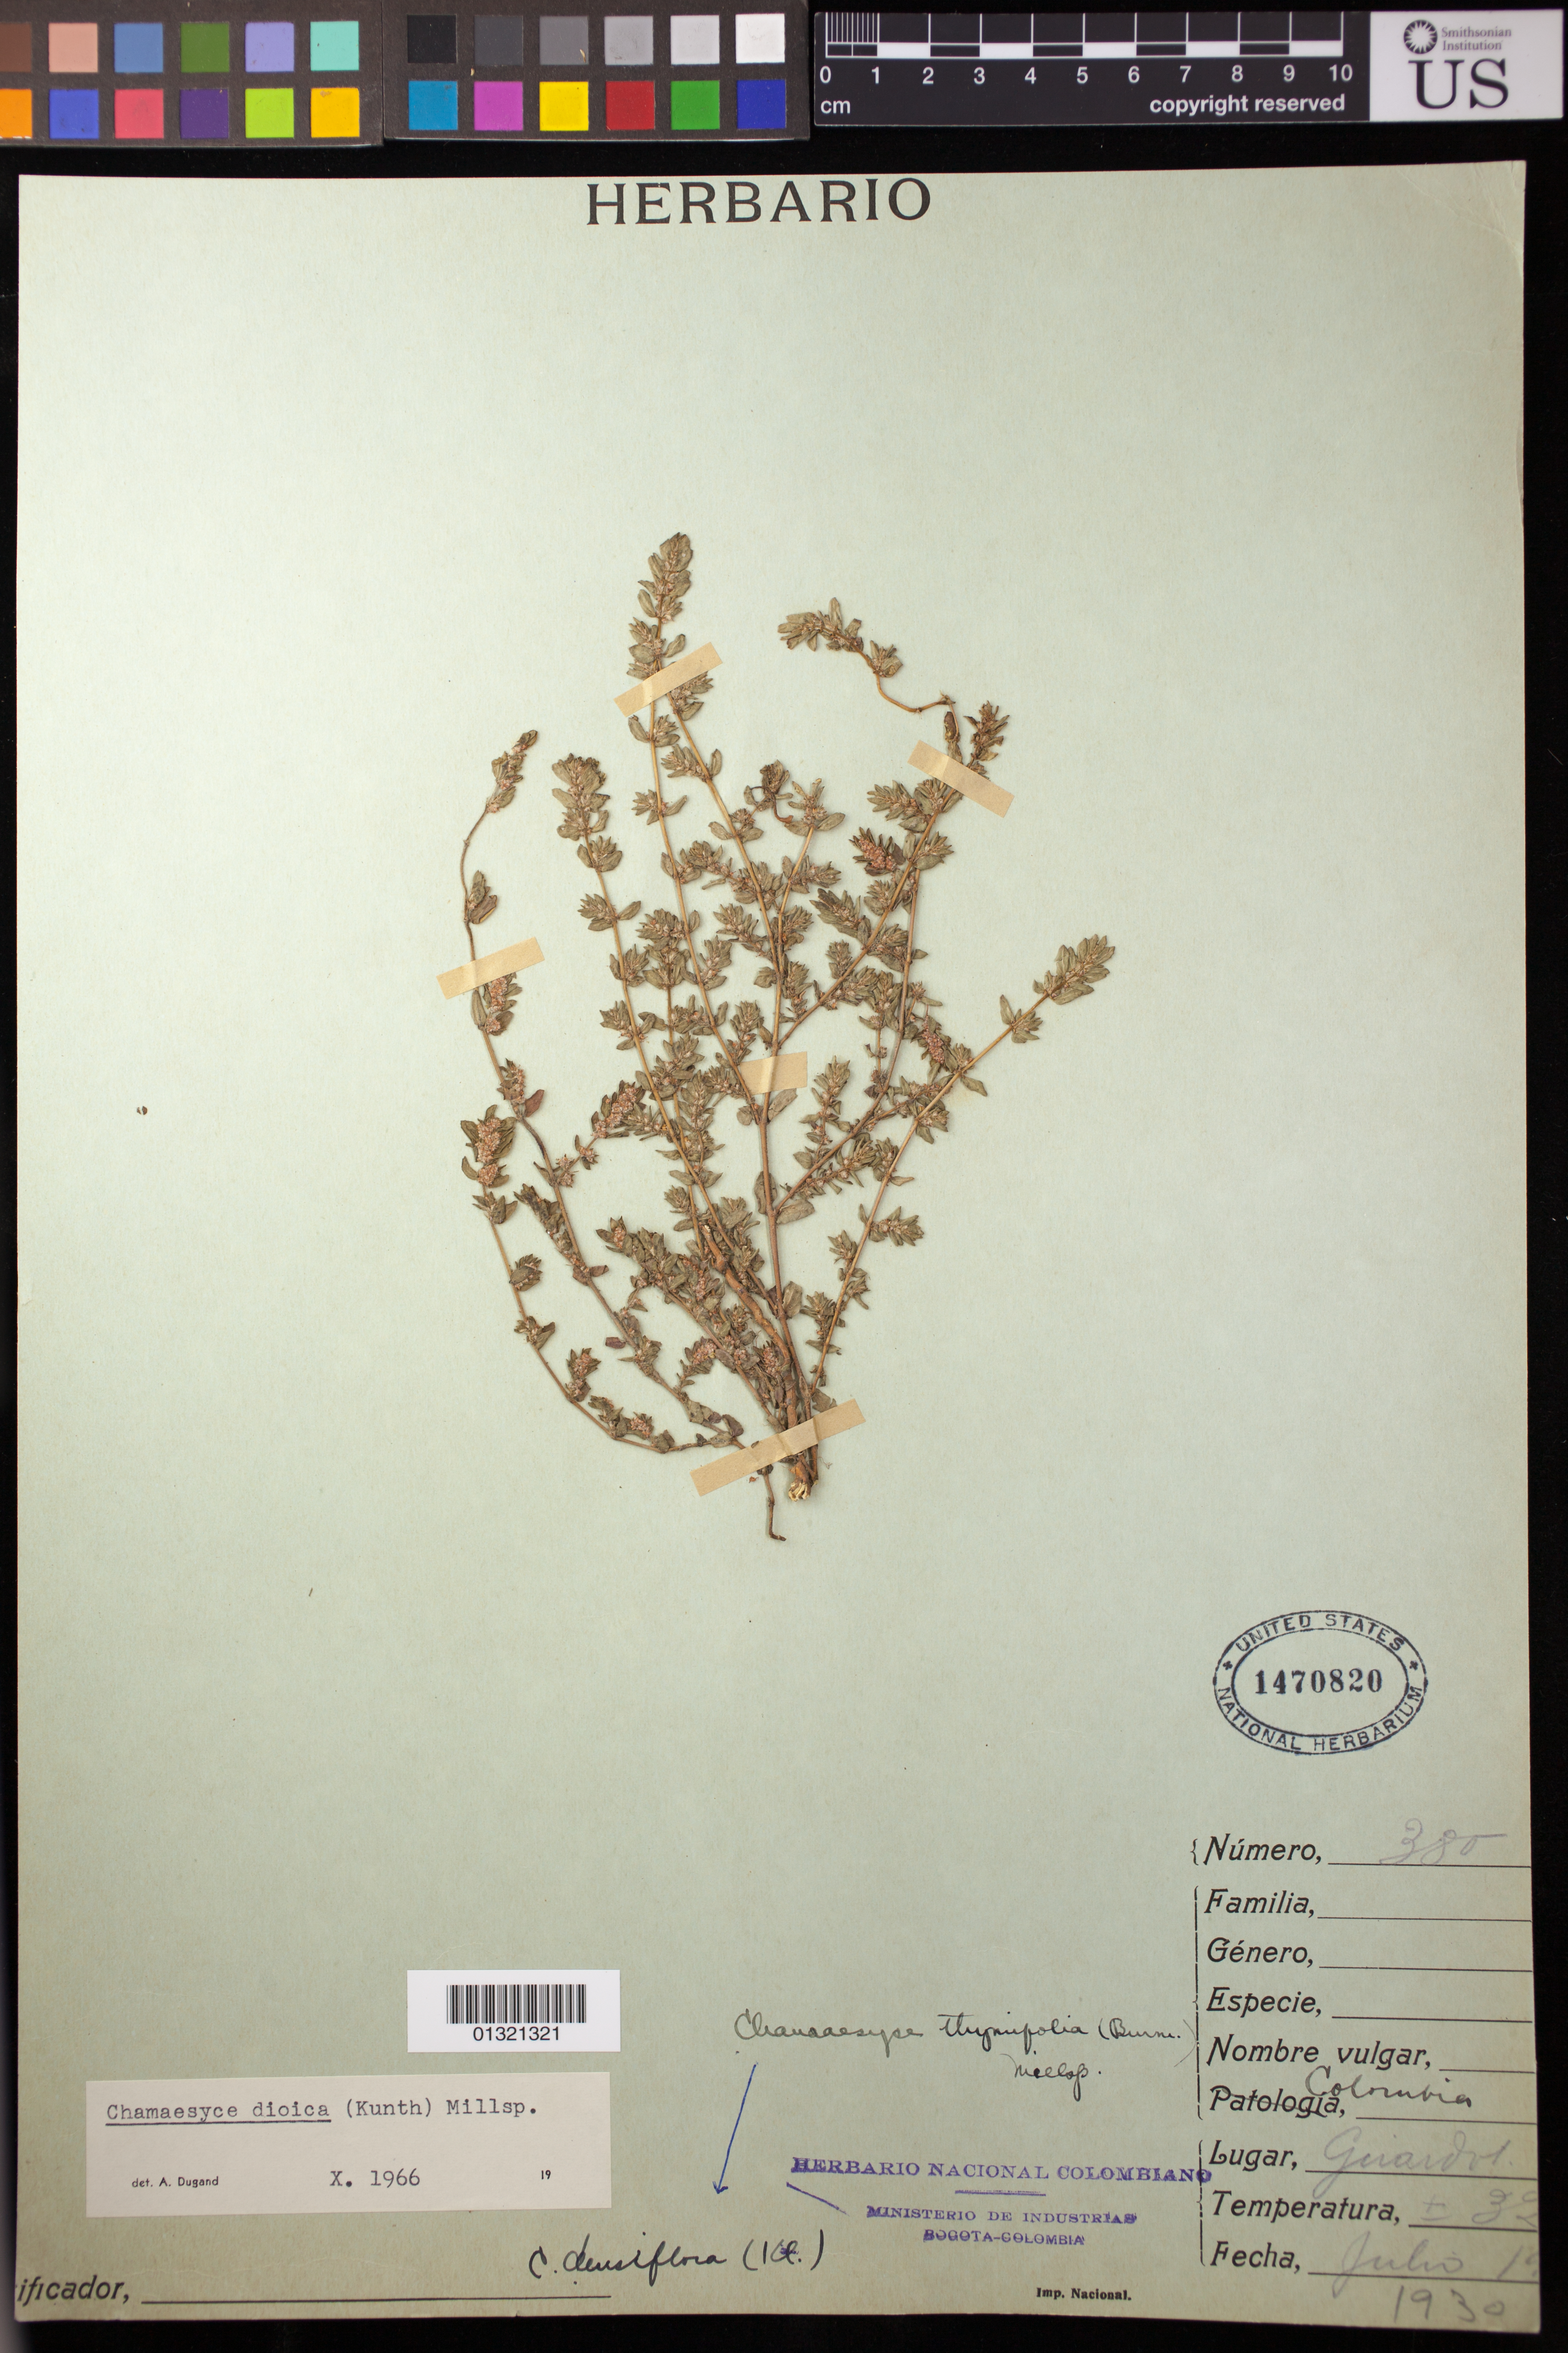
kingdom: Plantae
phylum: Tracheophyta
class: Magnoliopsida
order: Malpighiales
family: Euphorbiaceae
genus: Euphorbia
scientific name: Euphorbia dioeca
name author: Kunth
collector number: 380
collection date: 1930-07-19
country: Colombia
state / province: Cundinamarca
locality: Girardot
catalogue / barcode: US 1470820